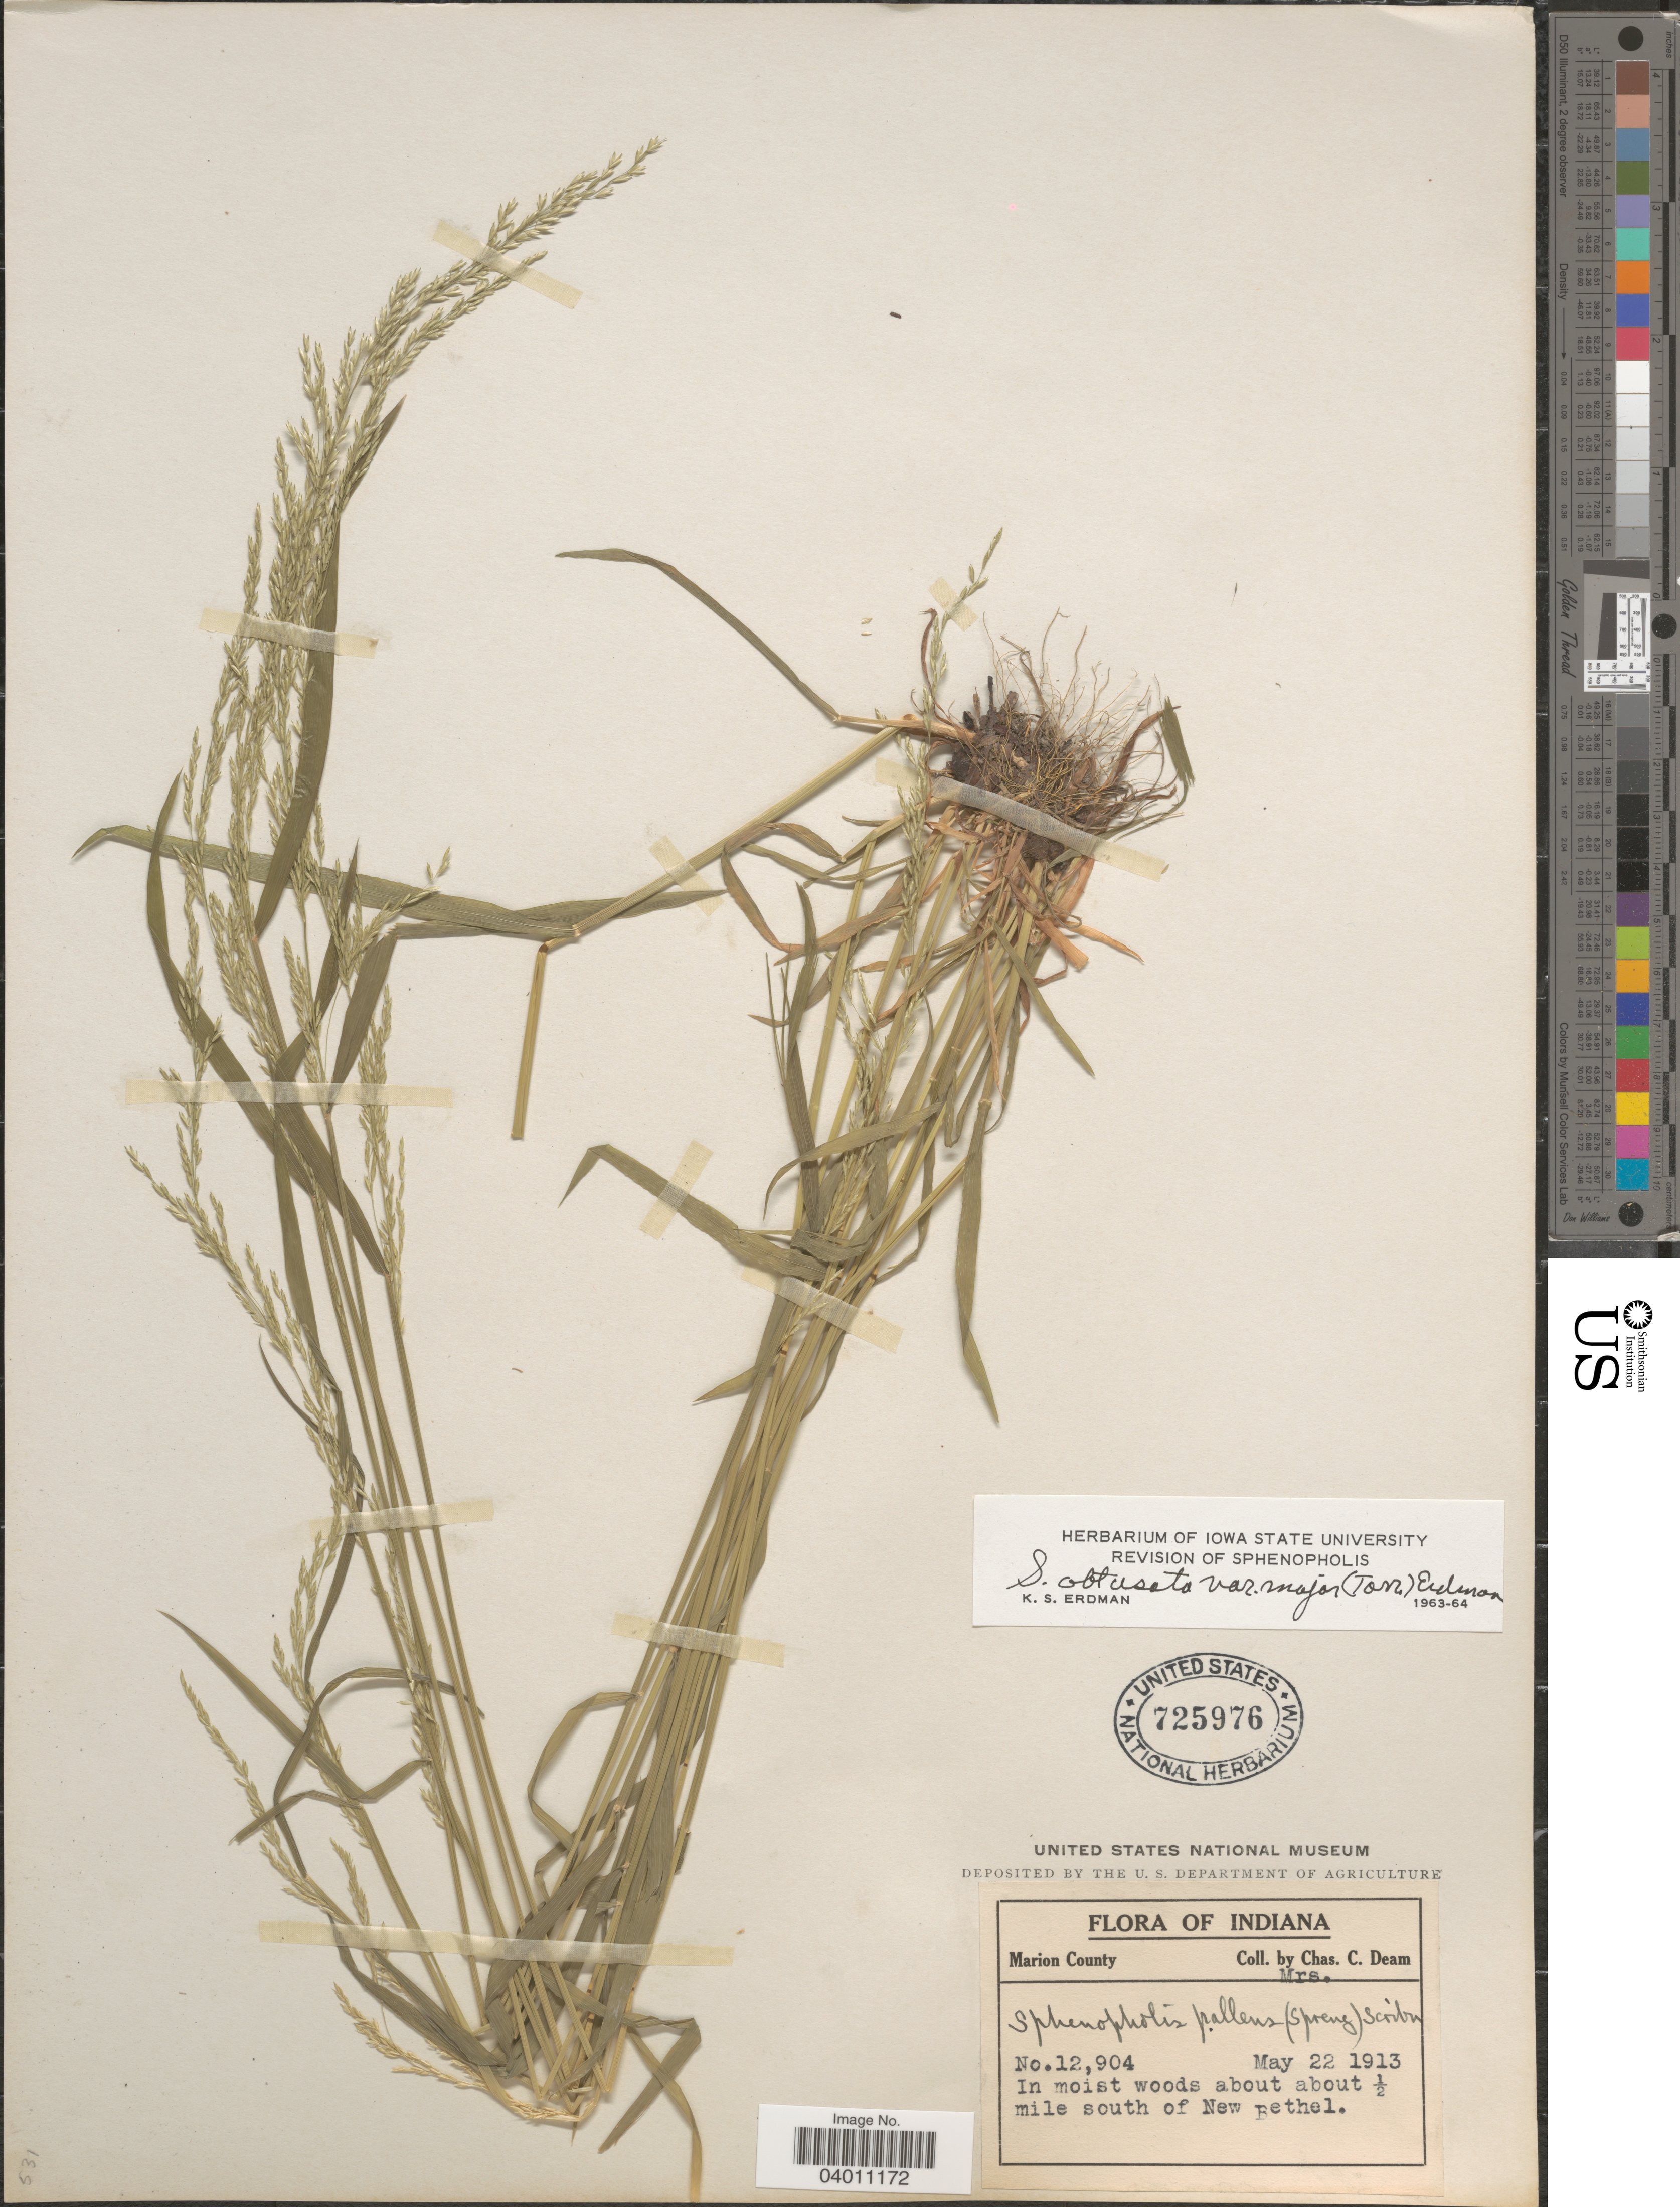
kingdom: Plantae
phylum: Tracheophyta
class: Liliopsida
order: Poales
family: Poaceae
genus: Sphenopholis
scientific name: Sphenopholis intermedia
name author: (Rydb.) Rydb.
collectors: C. C. Deam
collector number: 12904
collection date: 1913-05-22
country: United States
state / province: Indiana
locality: Marion County. About ½ mile south of New Bethel.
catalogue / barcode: US 725976